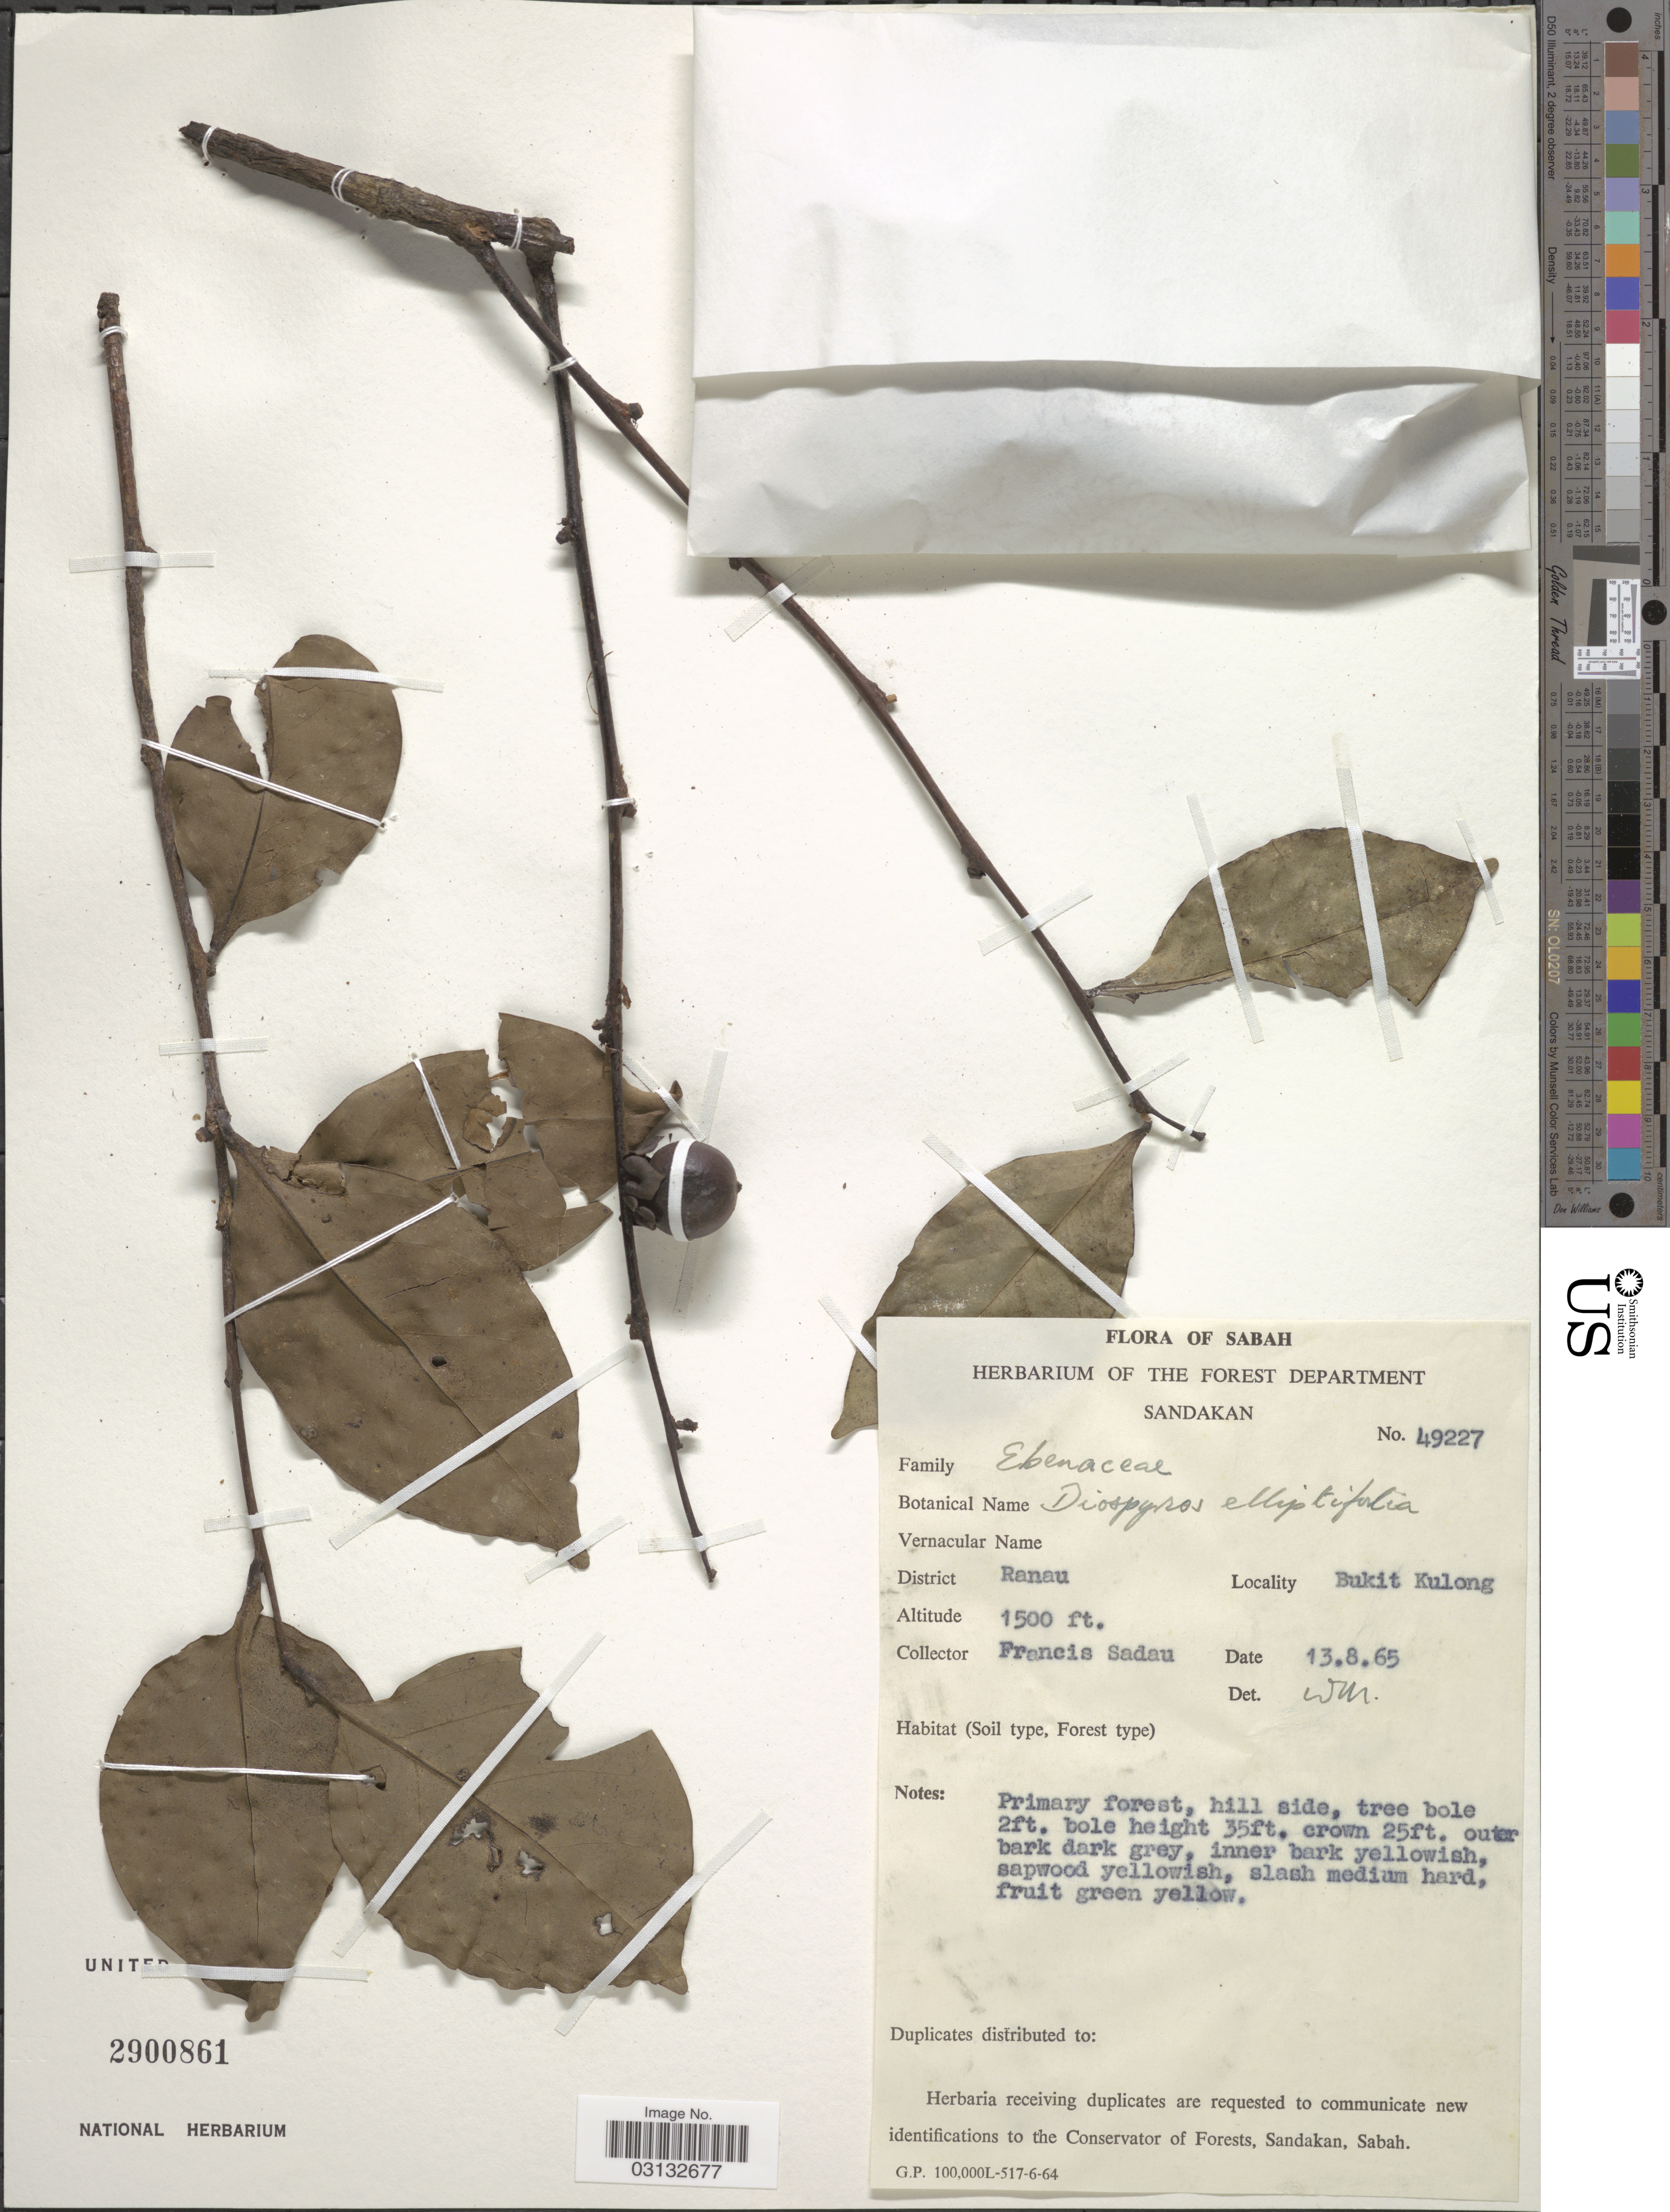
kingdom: Plantae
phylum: Tracheophyta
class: Magnoliopsida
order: Ericales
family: Ebenaceae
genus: Diospyros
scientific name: Diospyros ellipticifolia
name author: Bakh.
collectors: F. Sadau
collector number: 49227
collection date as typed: Transcribed d/m/y: 13/8/65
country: Malaysia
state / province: Sabah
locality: District Ranau. Bukit Kulong.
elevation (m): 457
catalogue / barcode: US 2900861